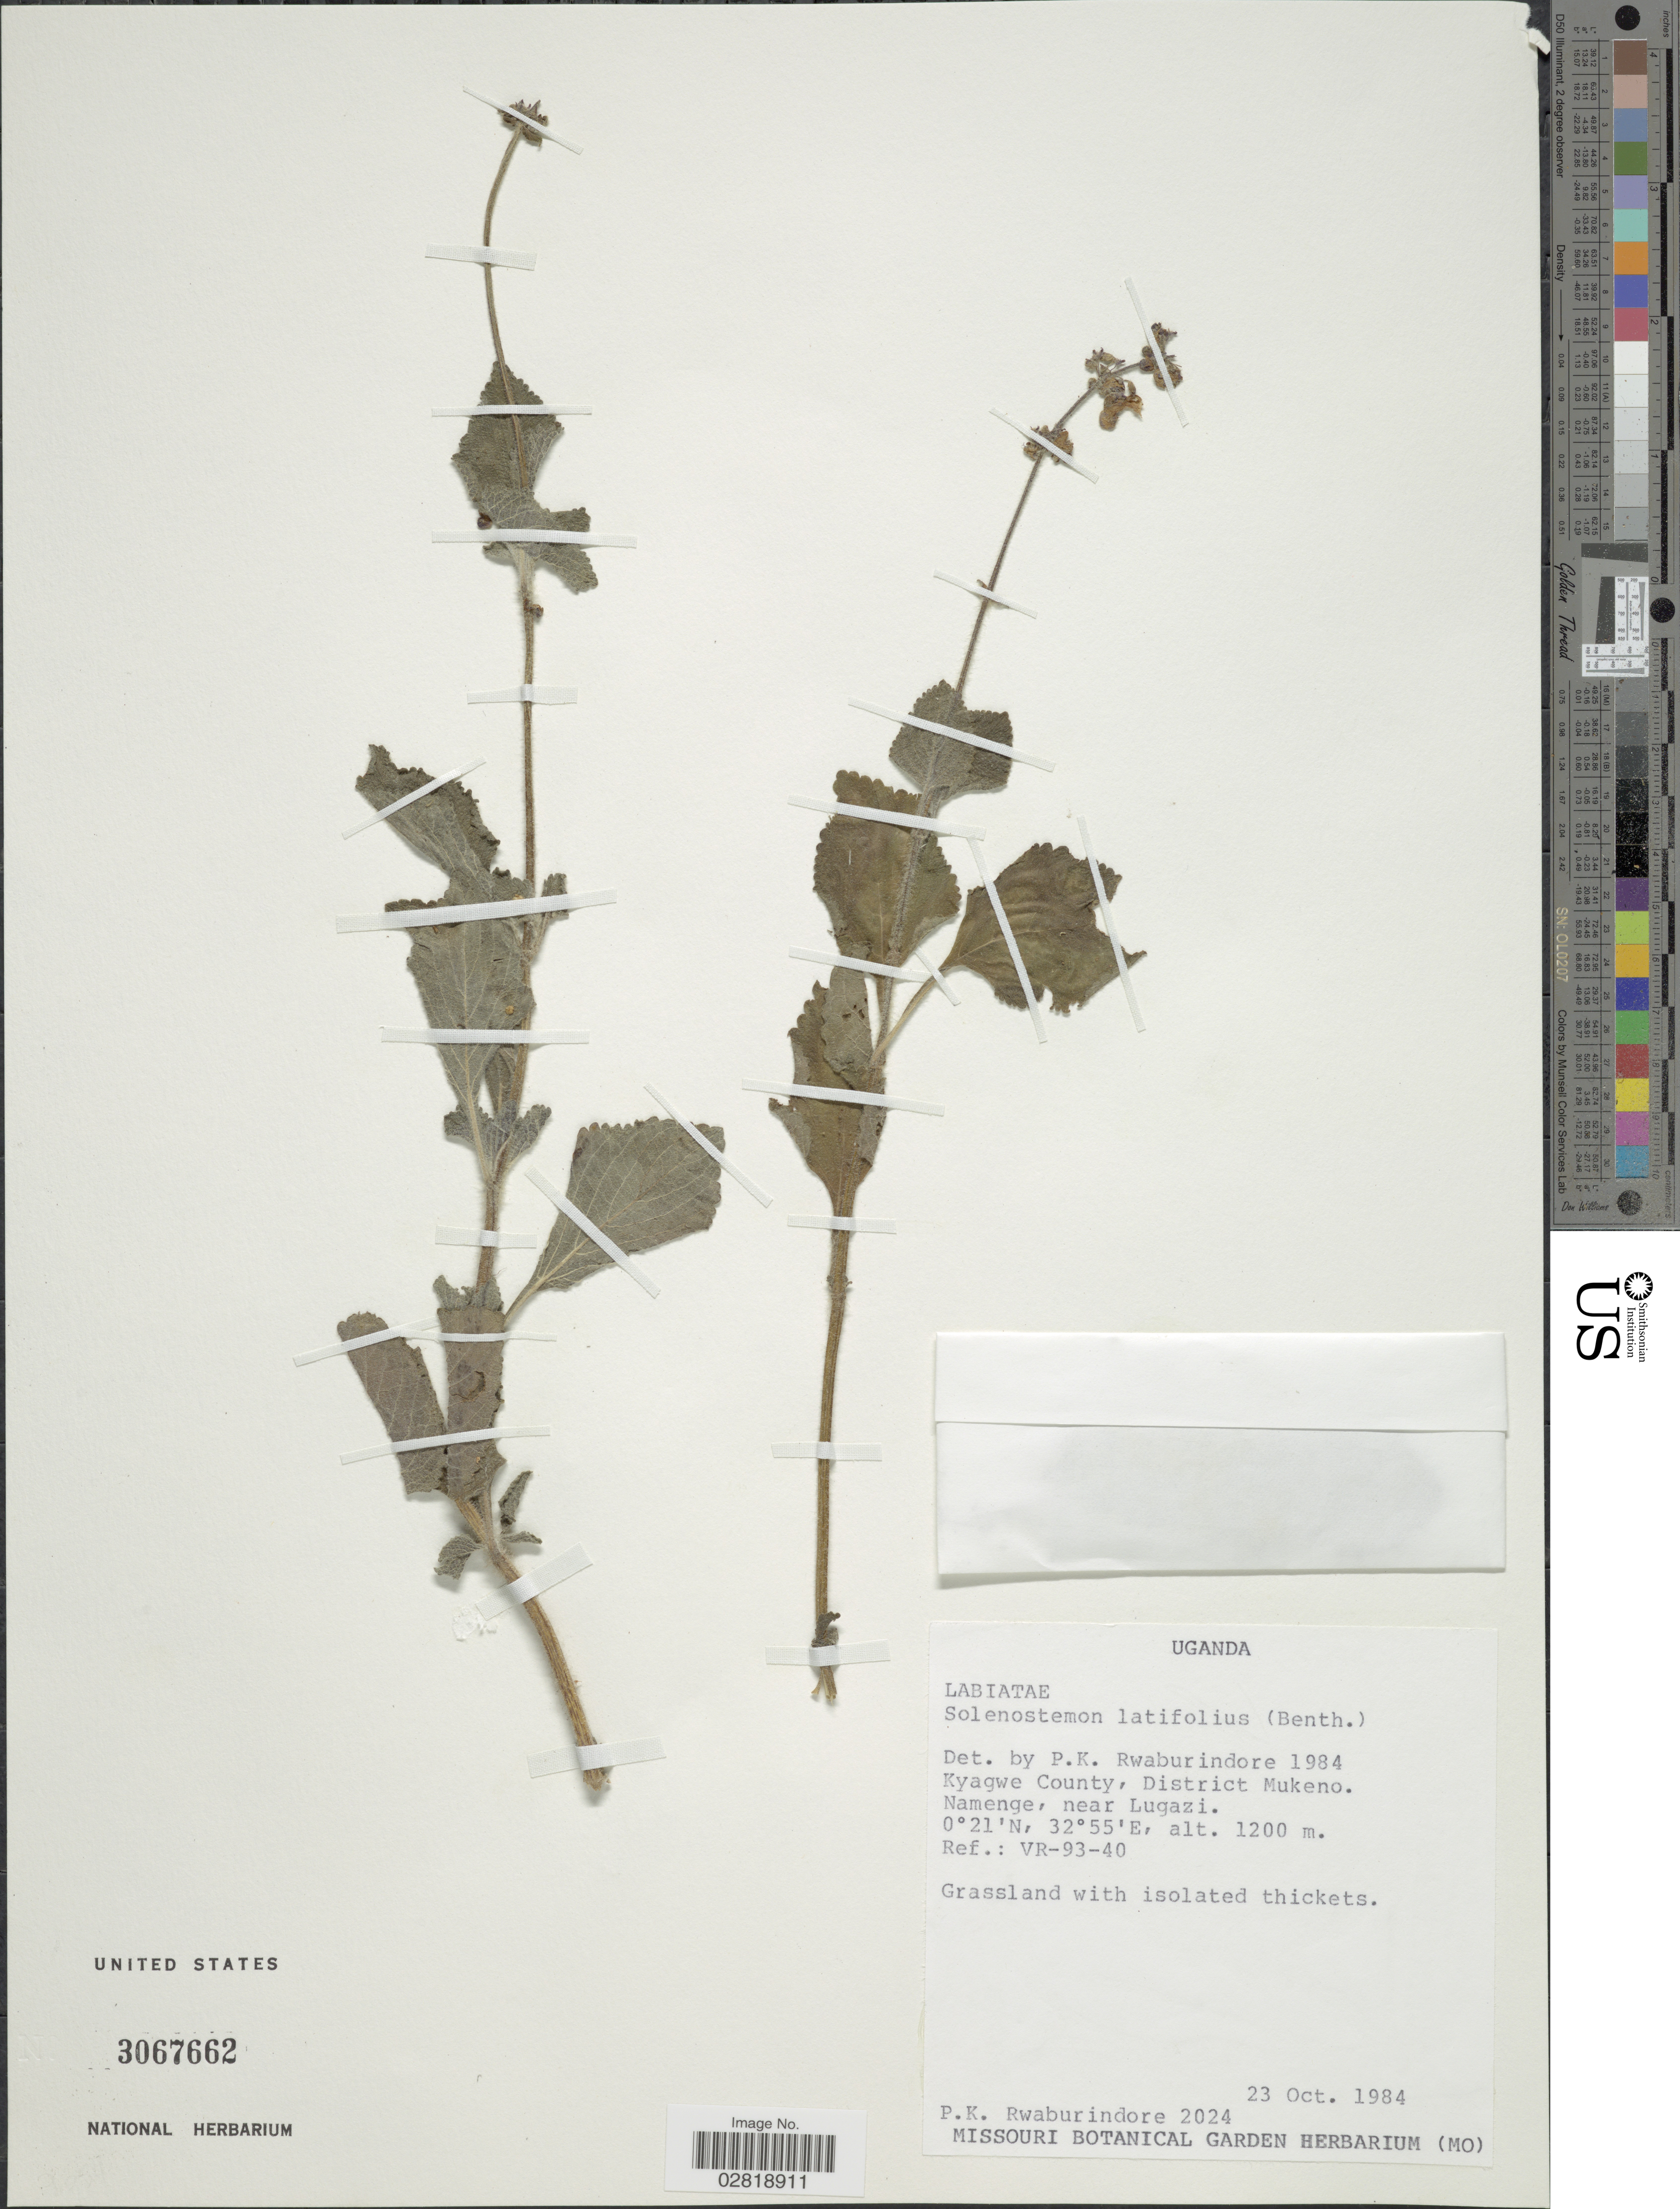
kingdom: Plantae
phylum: Tracheophyta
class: Magnoliopsida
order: Lamiales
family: Lamiaceae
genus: Solenostemon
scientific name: Solenostemon latifolius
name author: (Hochst. ex Benth.) J.K. Morton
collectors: P. Rwaburindore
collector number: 2024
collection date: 1984-10-23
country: Uganda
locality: Kyagwe County, District Mukeno. Namenga, near Lugazi.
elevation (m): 1200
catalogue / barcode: US 3067662